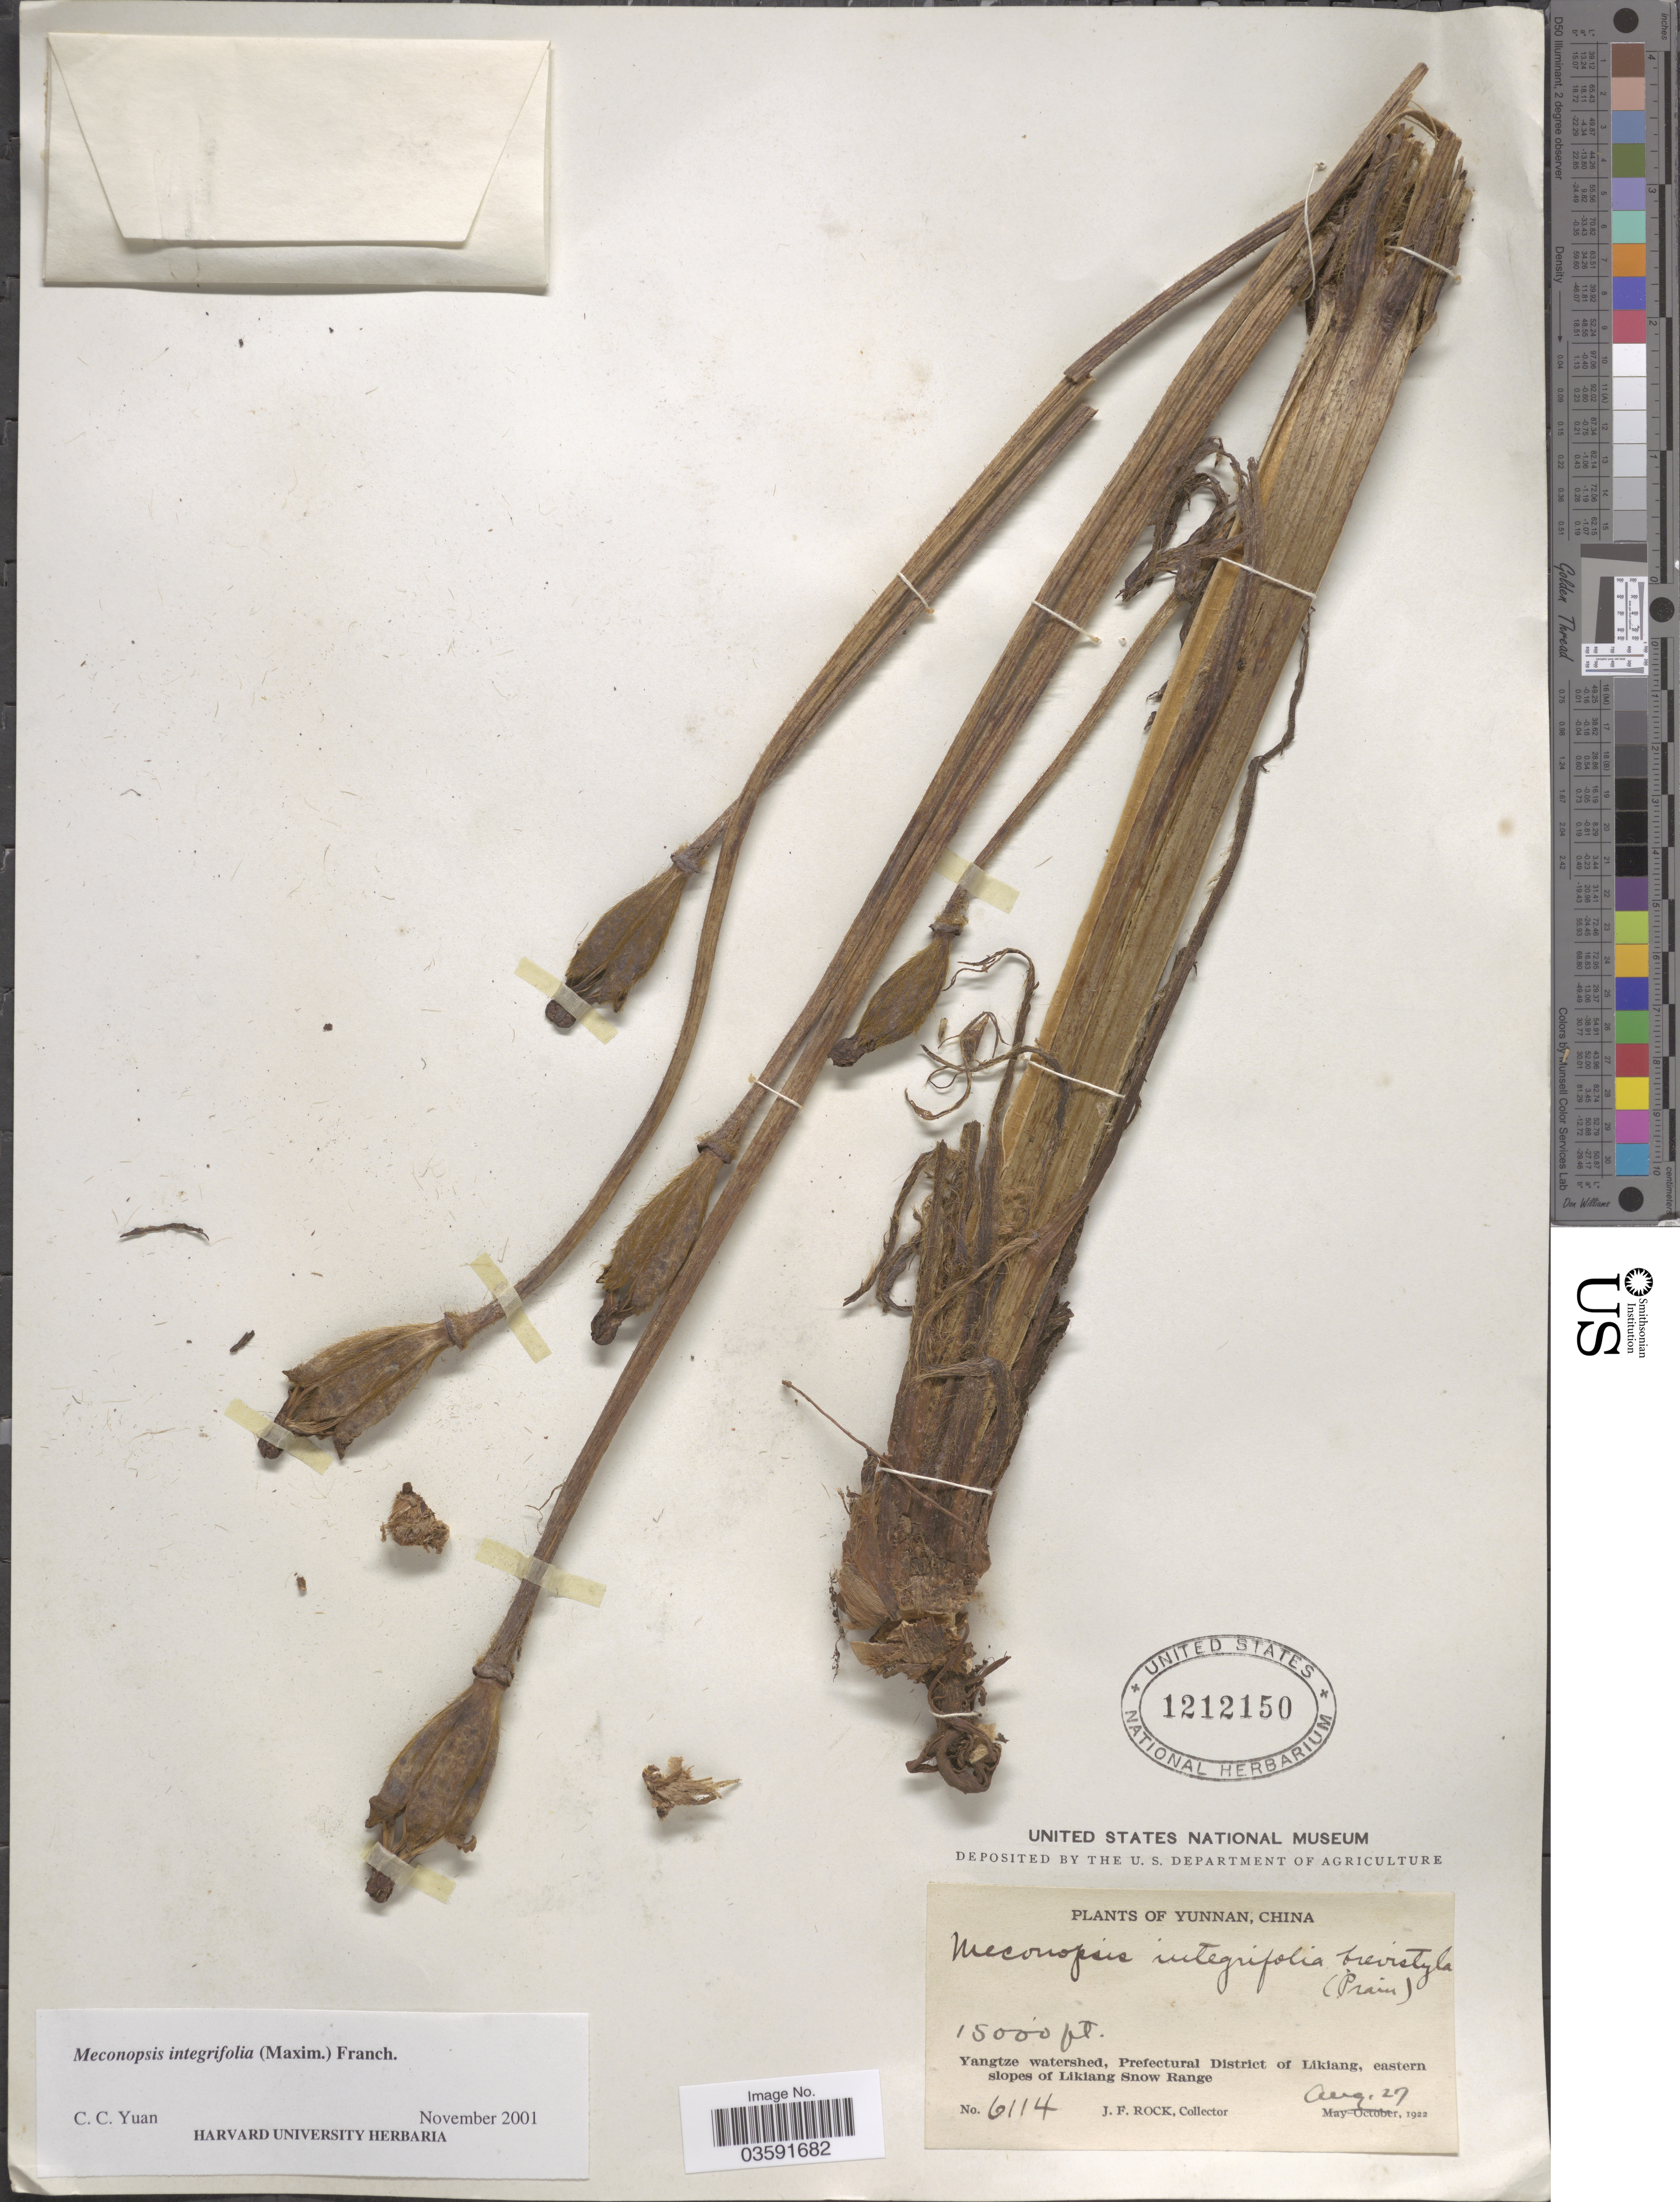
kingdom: Plantae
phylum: Tracheophyta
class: Magnoliopsida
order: Ranunculales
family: Papaveraceae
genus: Meconopsis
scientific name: Meconopsis integrifolia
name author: (Maxim.) Franch.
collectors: J. Rock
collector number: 6114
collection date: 1922-08-27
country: China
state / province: Yunnan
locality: Yangtze watershed, Prefectural District of Likiang, eastern slopes of Likiang Snow Range.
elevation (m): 4572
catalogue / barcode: US 1212150